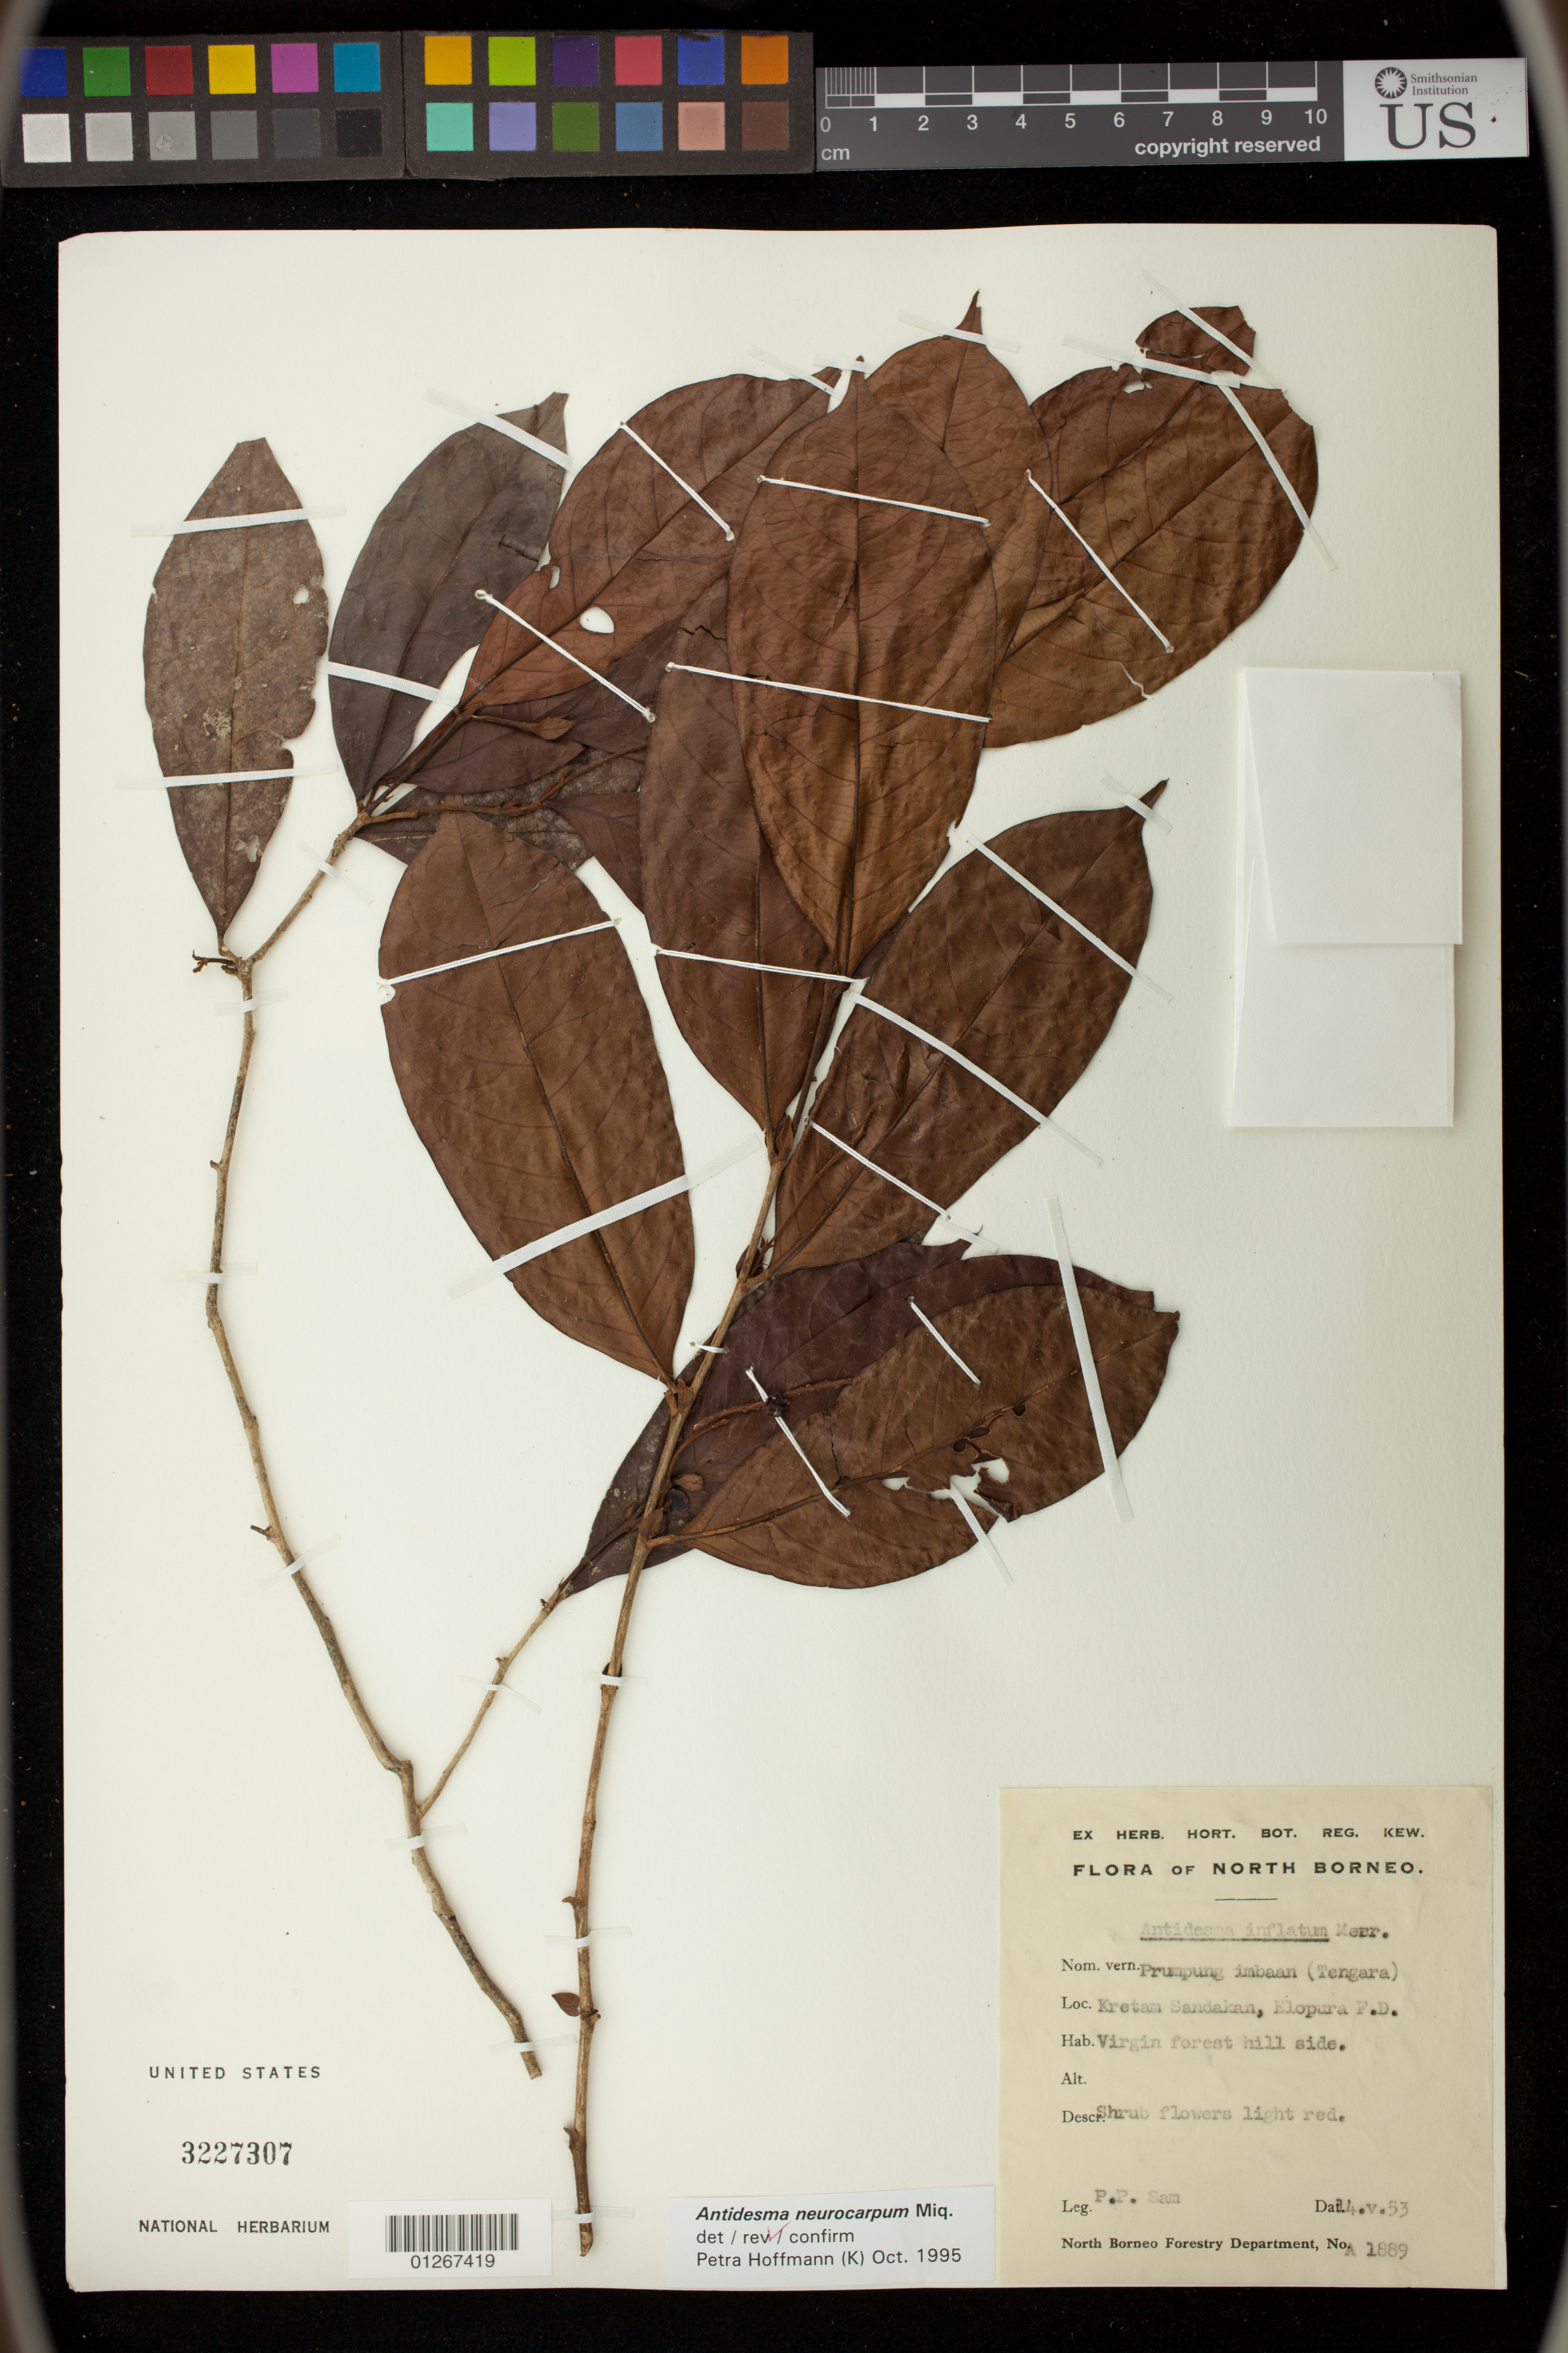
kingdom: Plantae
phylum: Tracheophyta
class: Magnoliopsida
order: Malpighiales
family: Phyllanthaceae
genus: Antidesma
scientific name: Antidesma neurocarpum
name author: Miq.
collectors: P.P. Sam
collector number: A1889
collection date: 1953-05-14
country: Malaysia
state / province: Sabah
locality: Kretam Sandakan, Elopura F. D.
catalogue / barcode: US 3227307